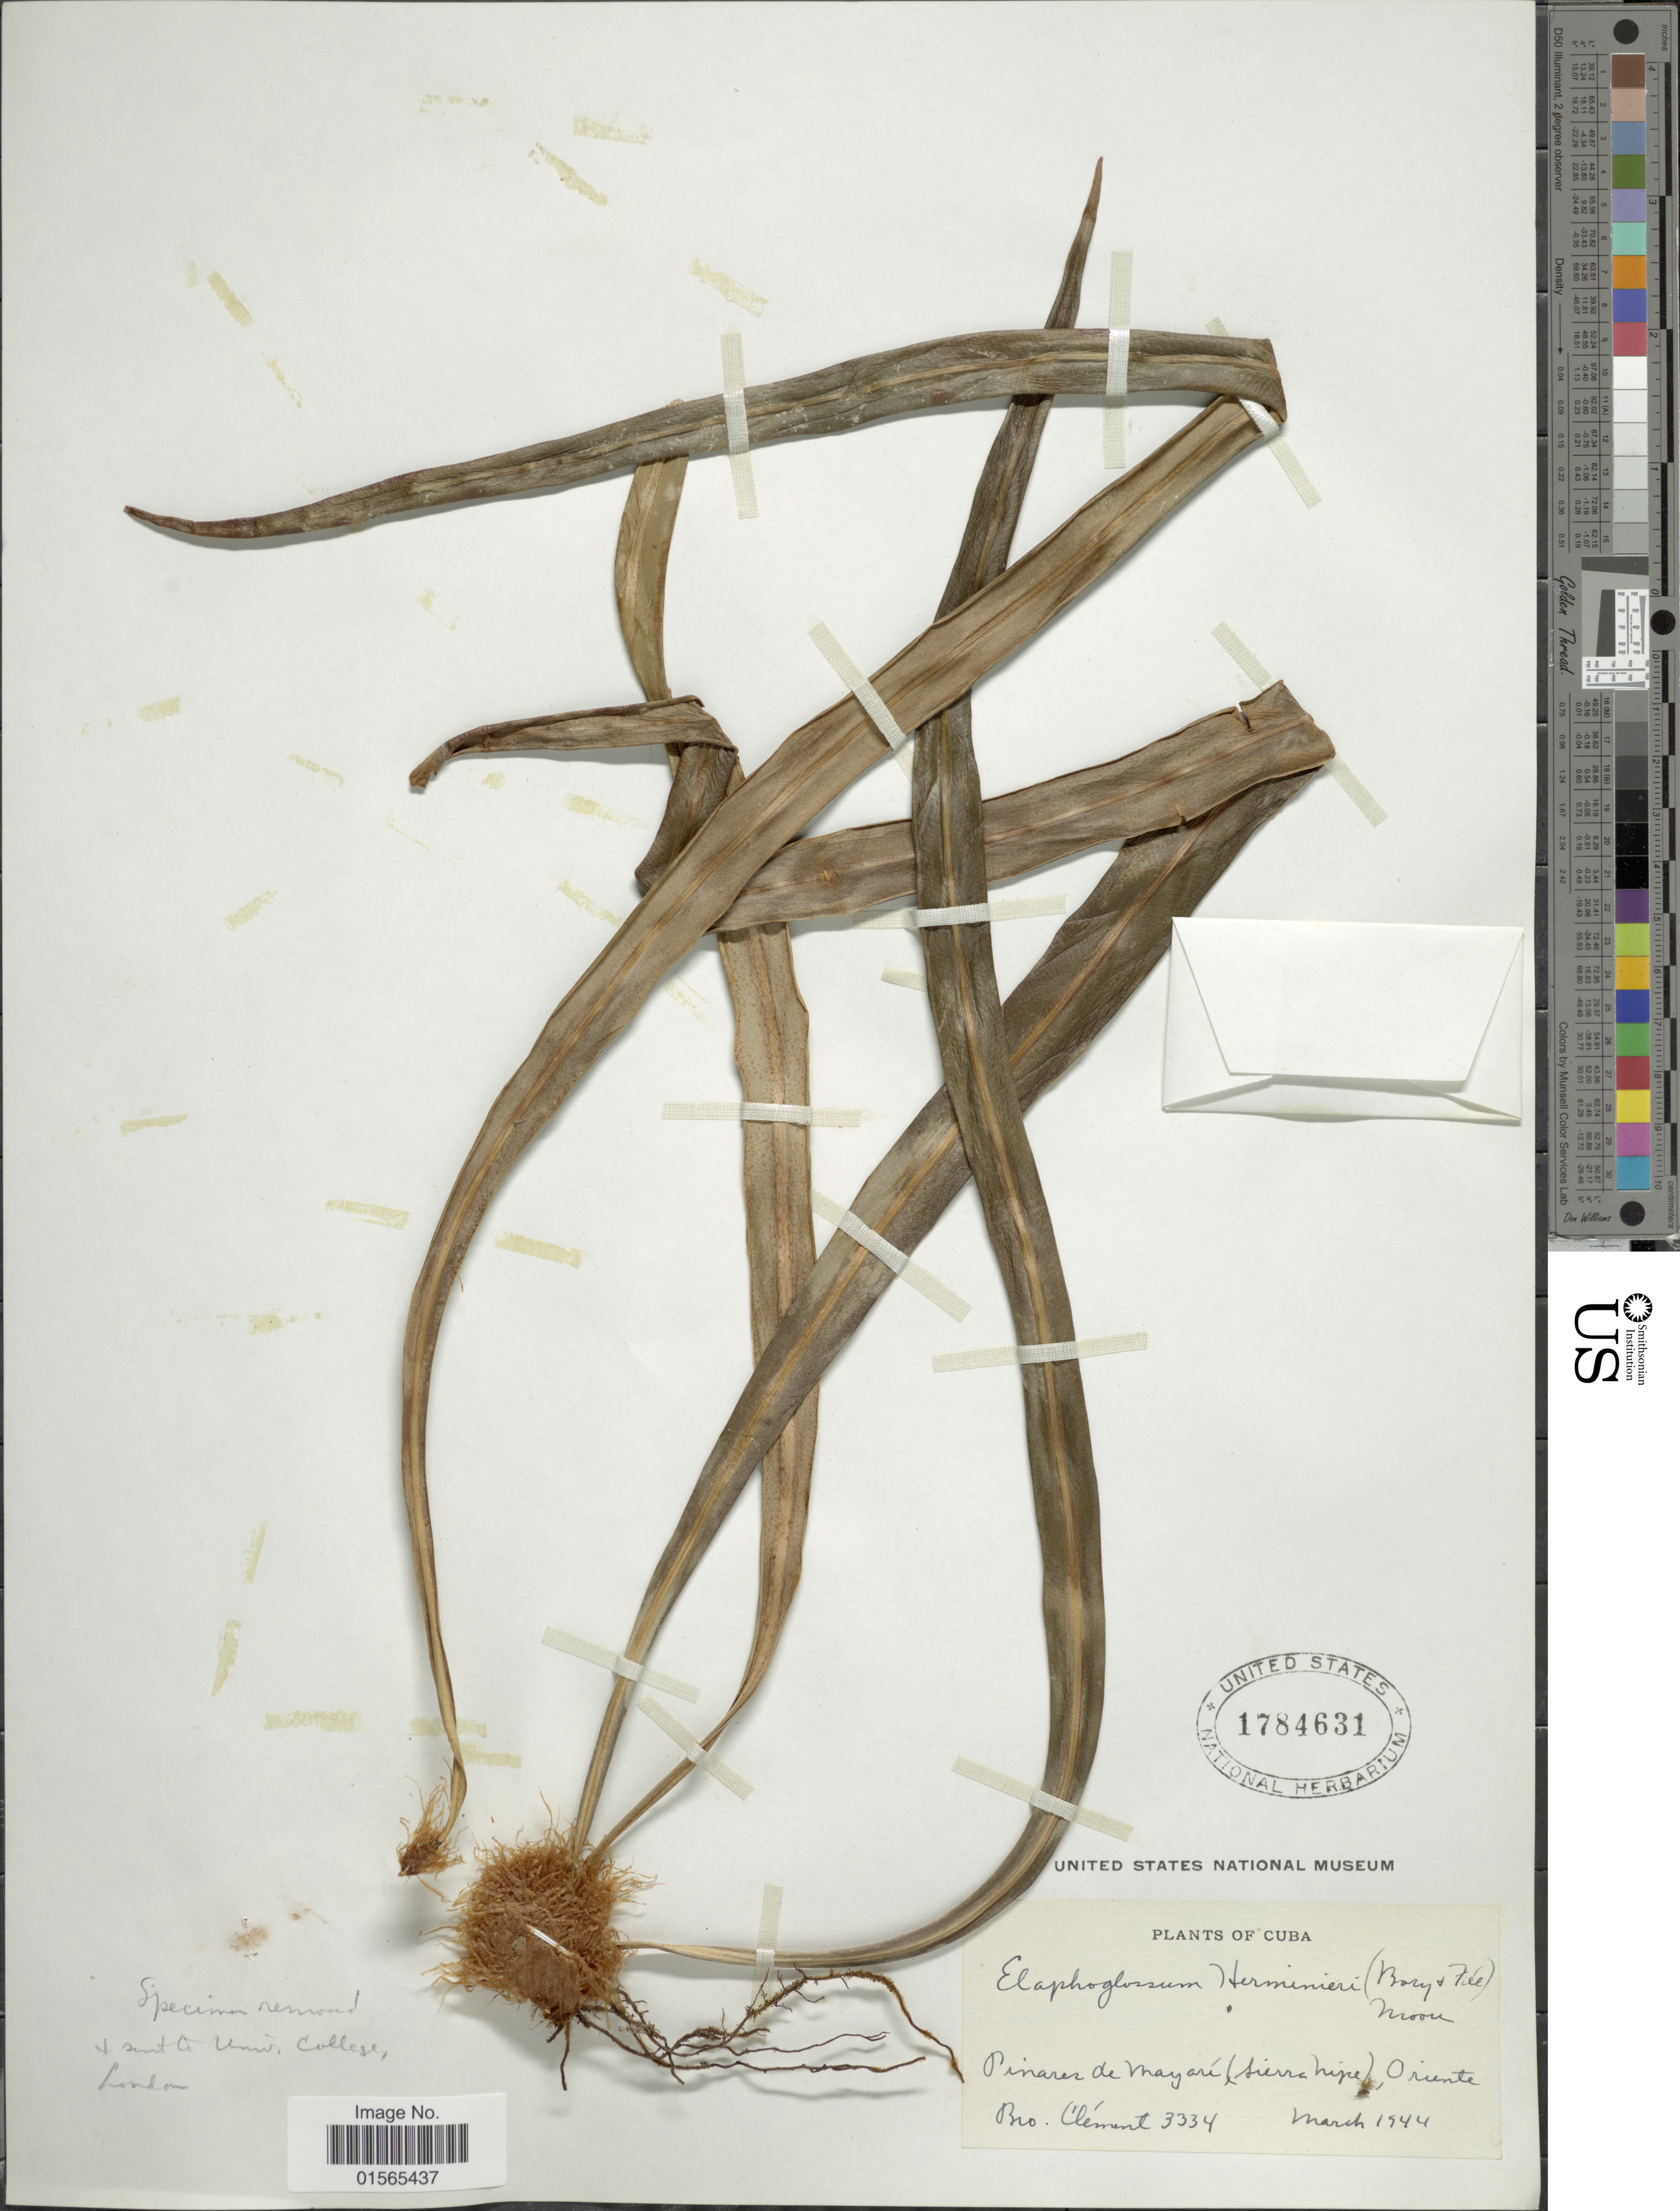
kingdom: Plantae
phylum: Tracheophyta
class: Polypodiopsida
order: Polypodiales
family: Dryopteridaceae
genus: Elaphoglossum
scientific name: Elaphoglossum herminieri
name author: (Bory & Fée) T. Moore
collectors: B. Clement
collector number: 3334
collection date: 1944-03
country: Cuba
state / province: Oriente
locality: Pinarer de Vhayare (Sierra Nipe)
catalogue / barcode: US 1784631